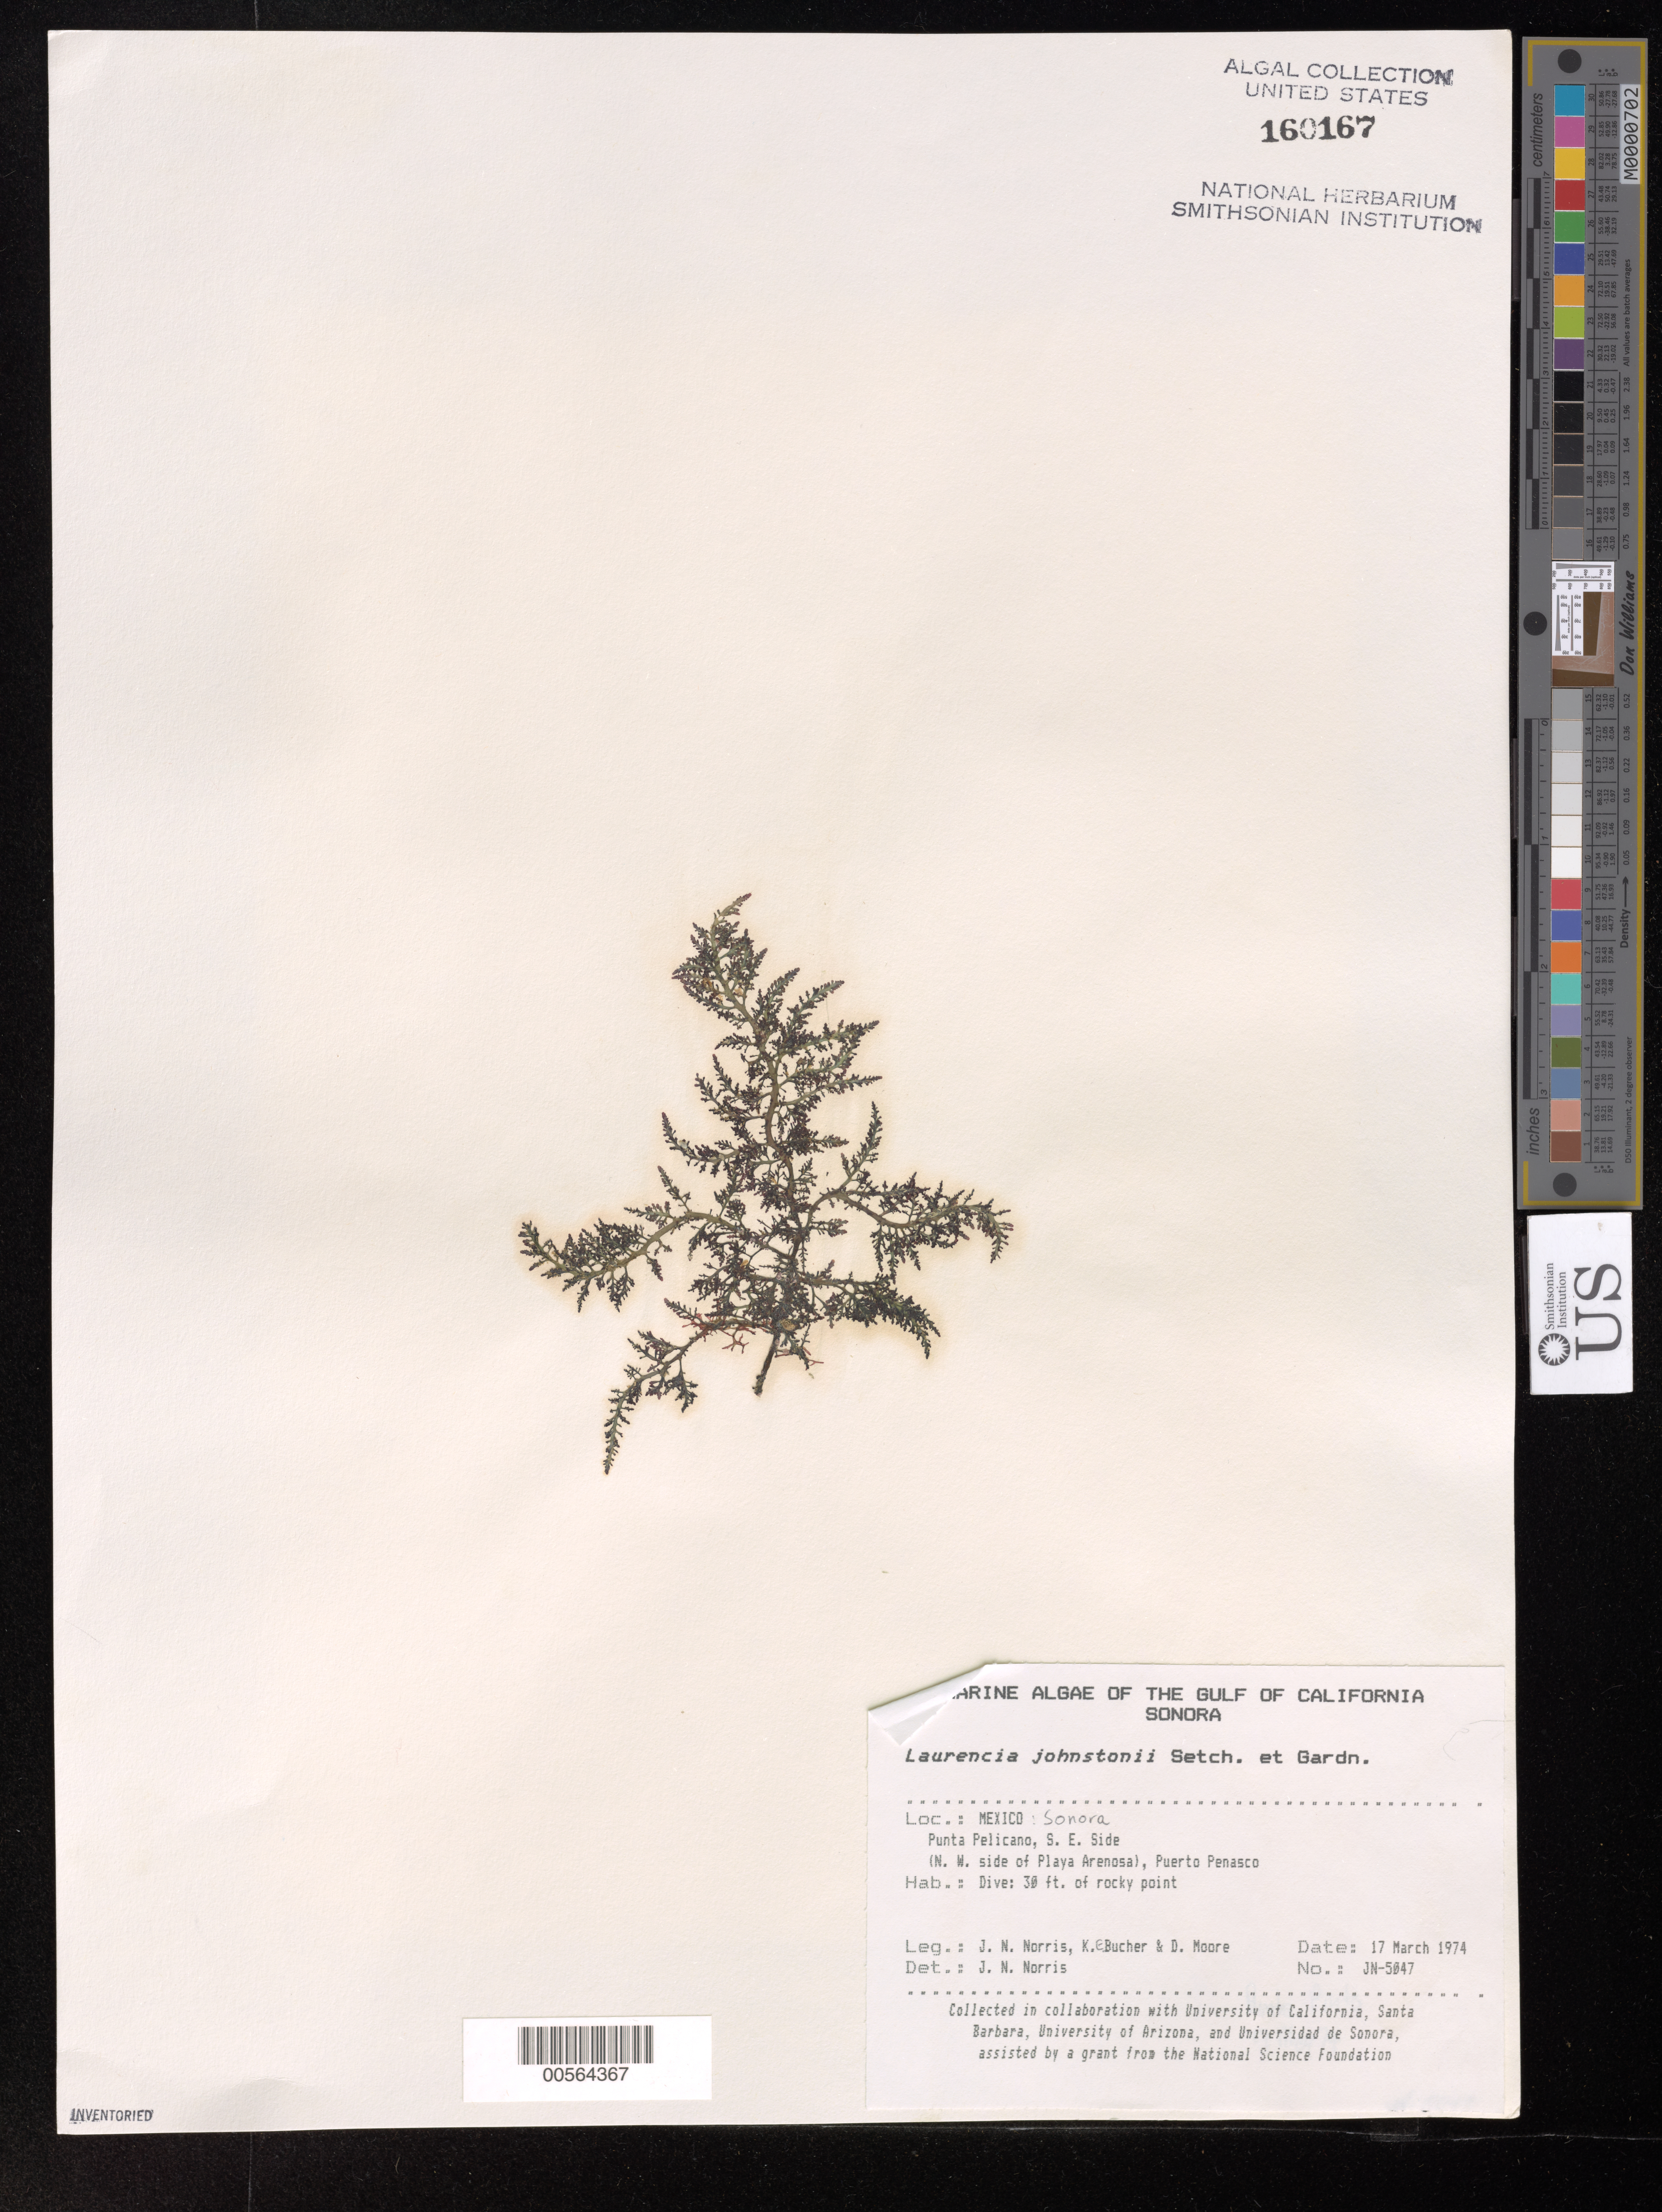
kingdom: Plantae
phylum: Rhodophyta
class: Florideophyceae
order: Ceramiales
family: Rhodomelaceae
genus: Laurencia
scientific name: Laurencia johnstonii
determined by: Norris, James N.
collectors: J. N. Norris, K. E. Bucher & D. Moore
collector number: JN-5047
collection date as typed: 17 Mar 1974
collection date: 1974-03-17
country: Mexico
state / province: Sonora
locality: Punta Pelicano, Puerto Penasco, Playa Arenosa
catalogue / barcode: US 160167